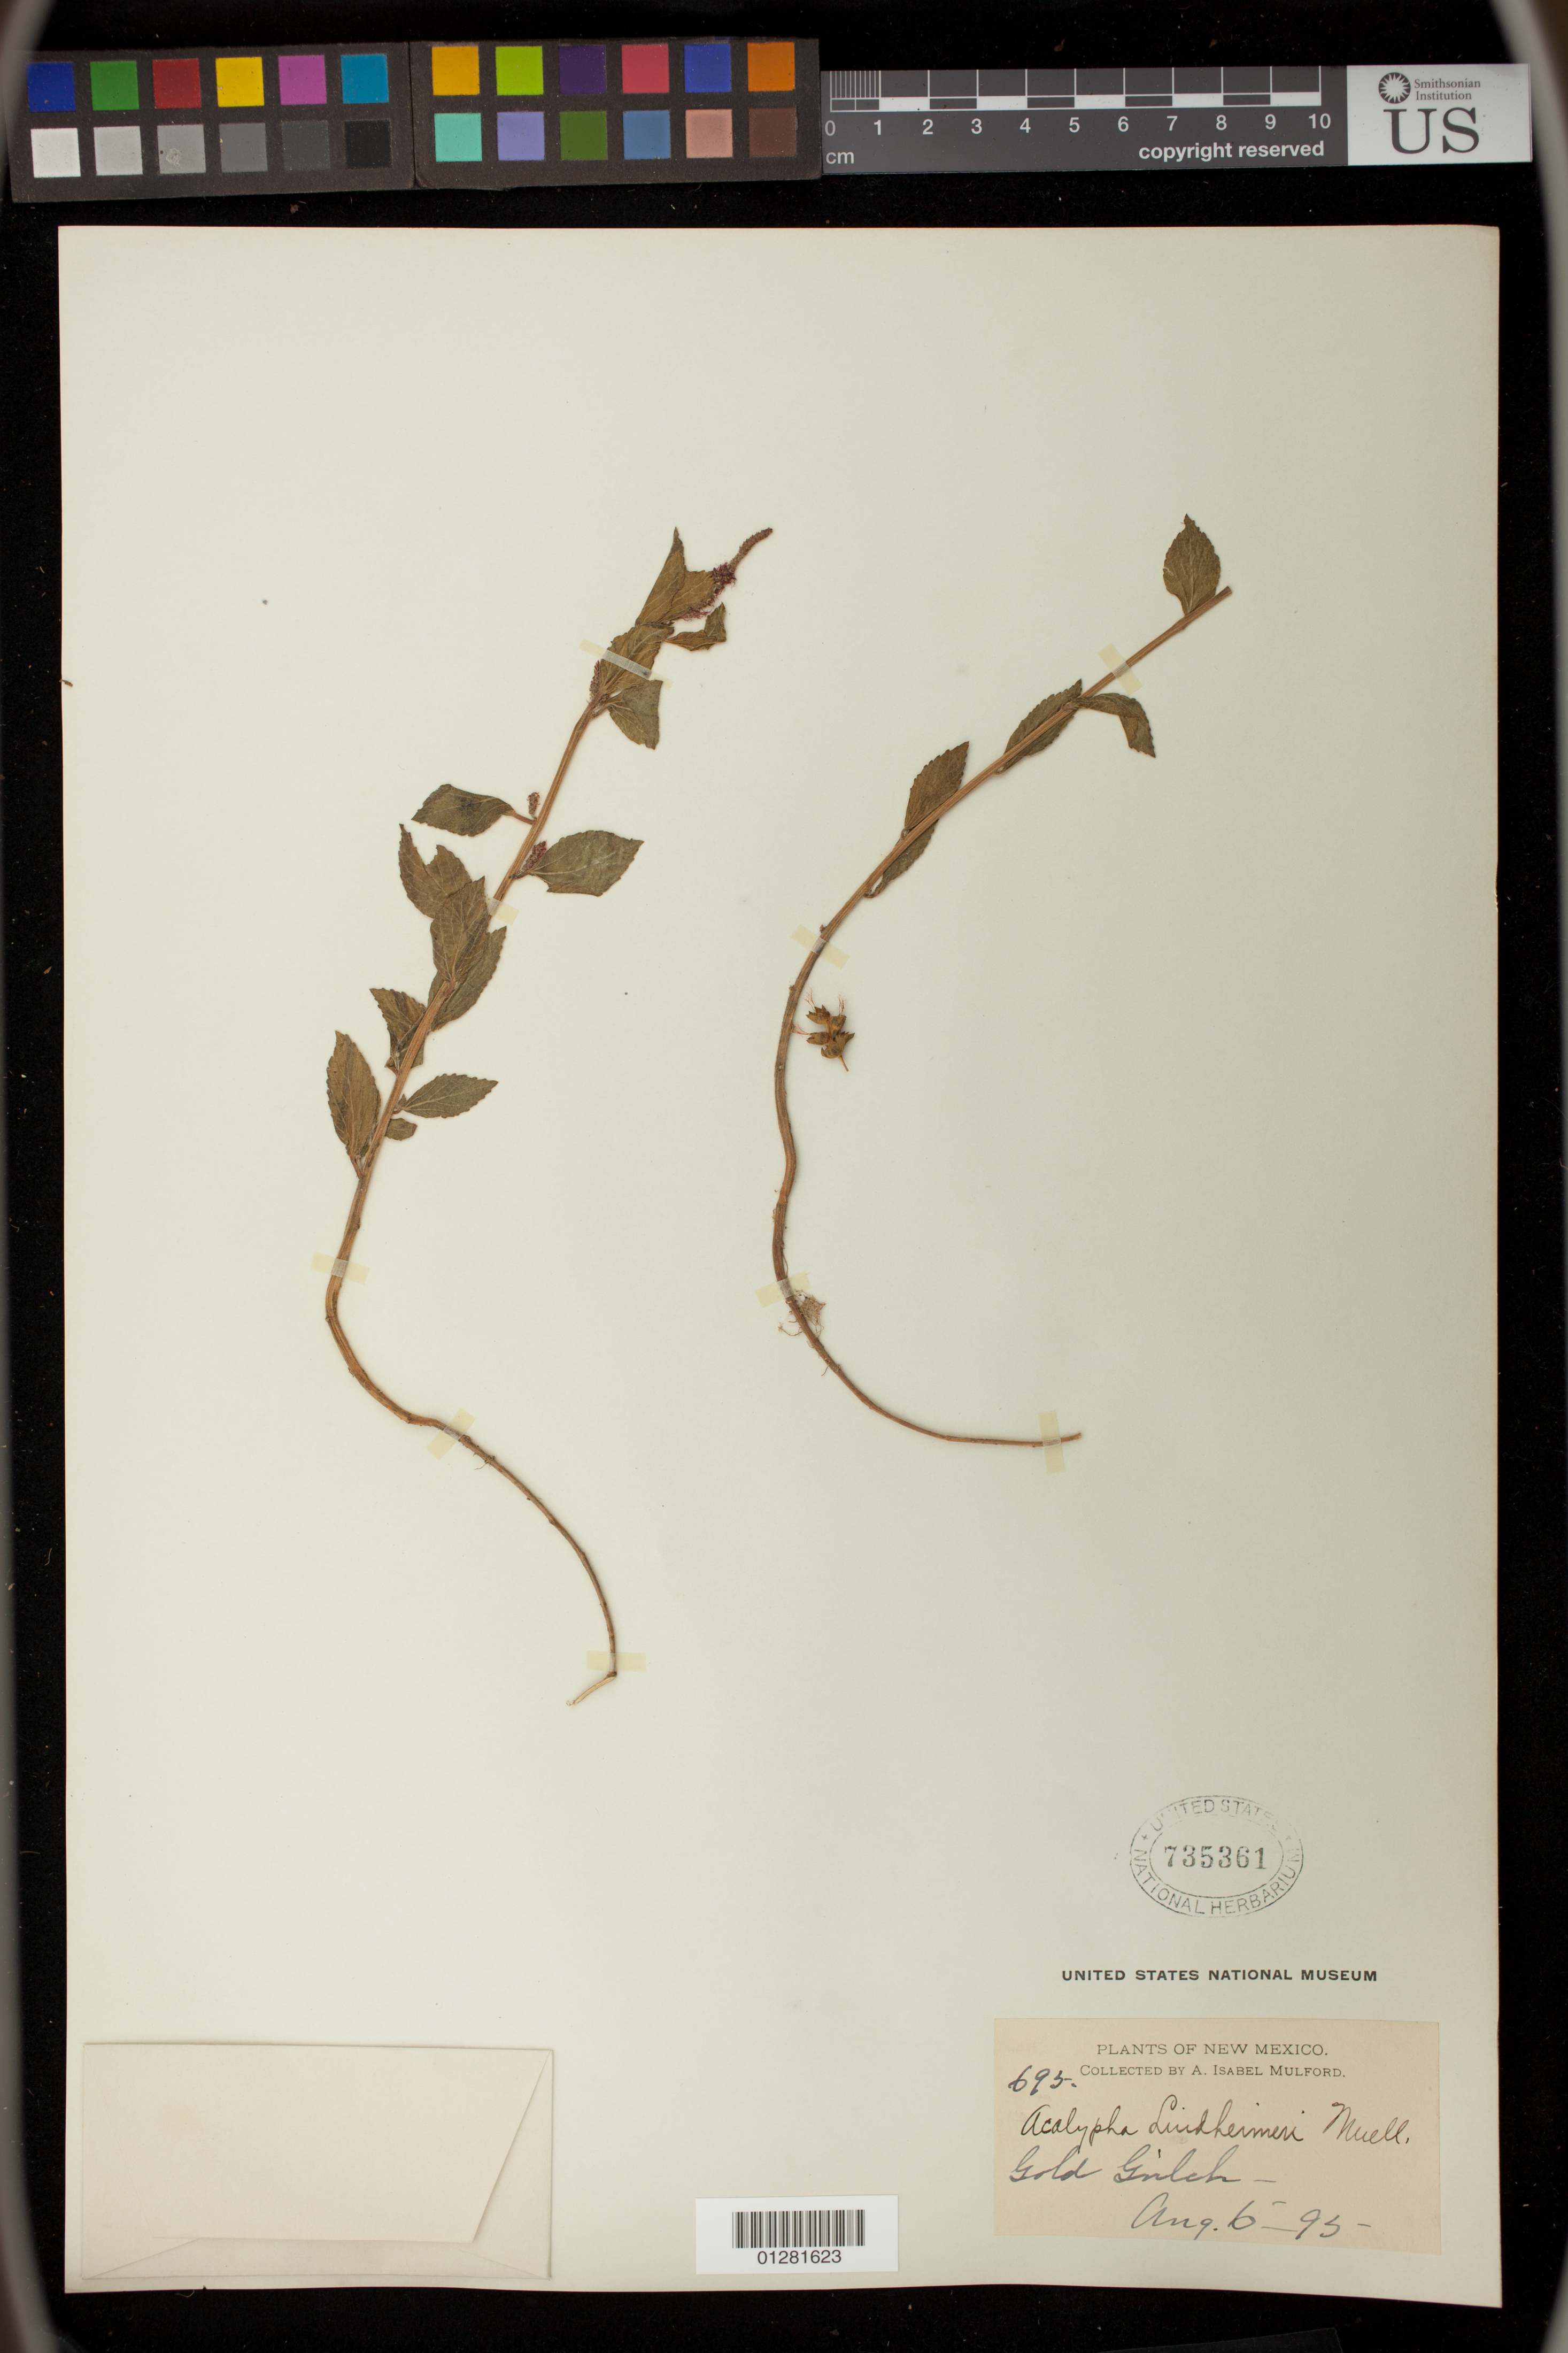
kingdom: Plantae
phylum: Tracheophyta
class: Magnoliopsida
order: Malpighiales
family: Euphorbiaceae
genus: Acalypha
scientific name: Acalypha lindheimeri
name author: Müll. Arg.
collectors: A. Mulford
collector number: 693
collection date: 1895-08-06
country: United States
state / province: New Mexico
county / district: Grant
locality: Gold Gulch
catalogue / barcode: US 735361